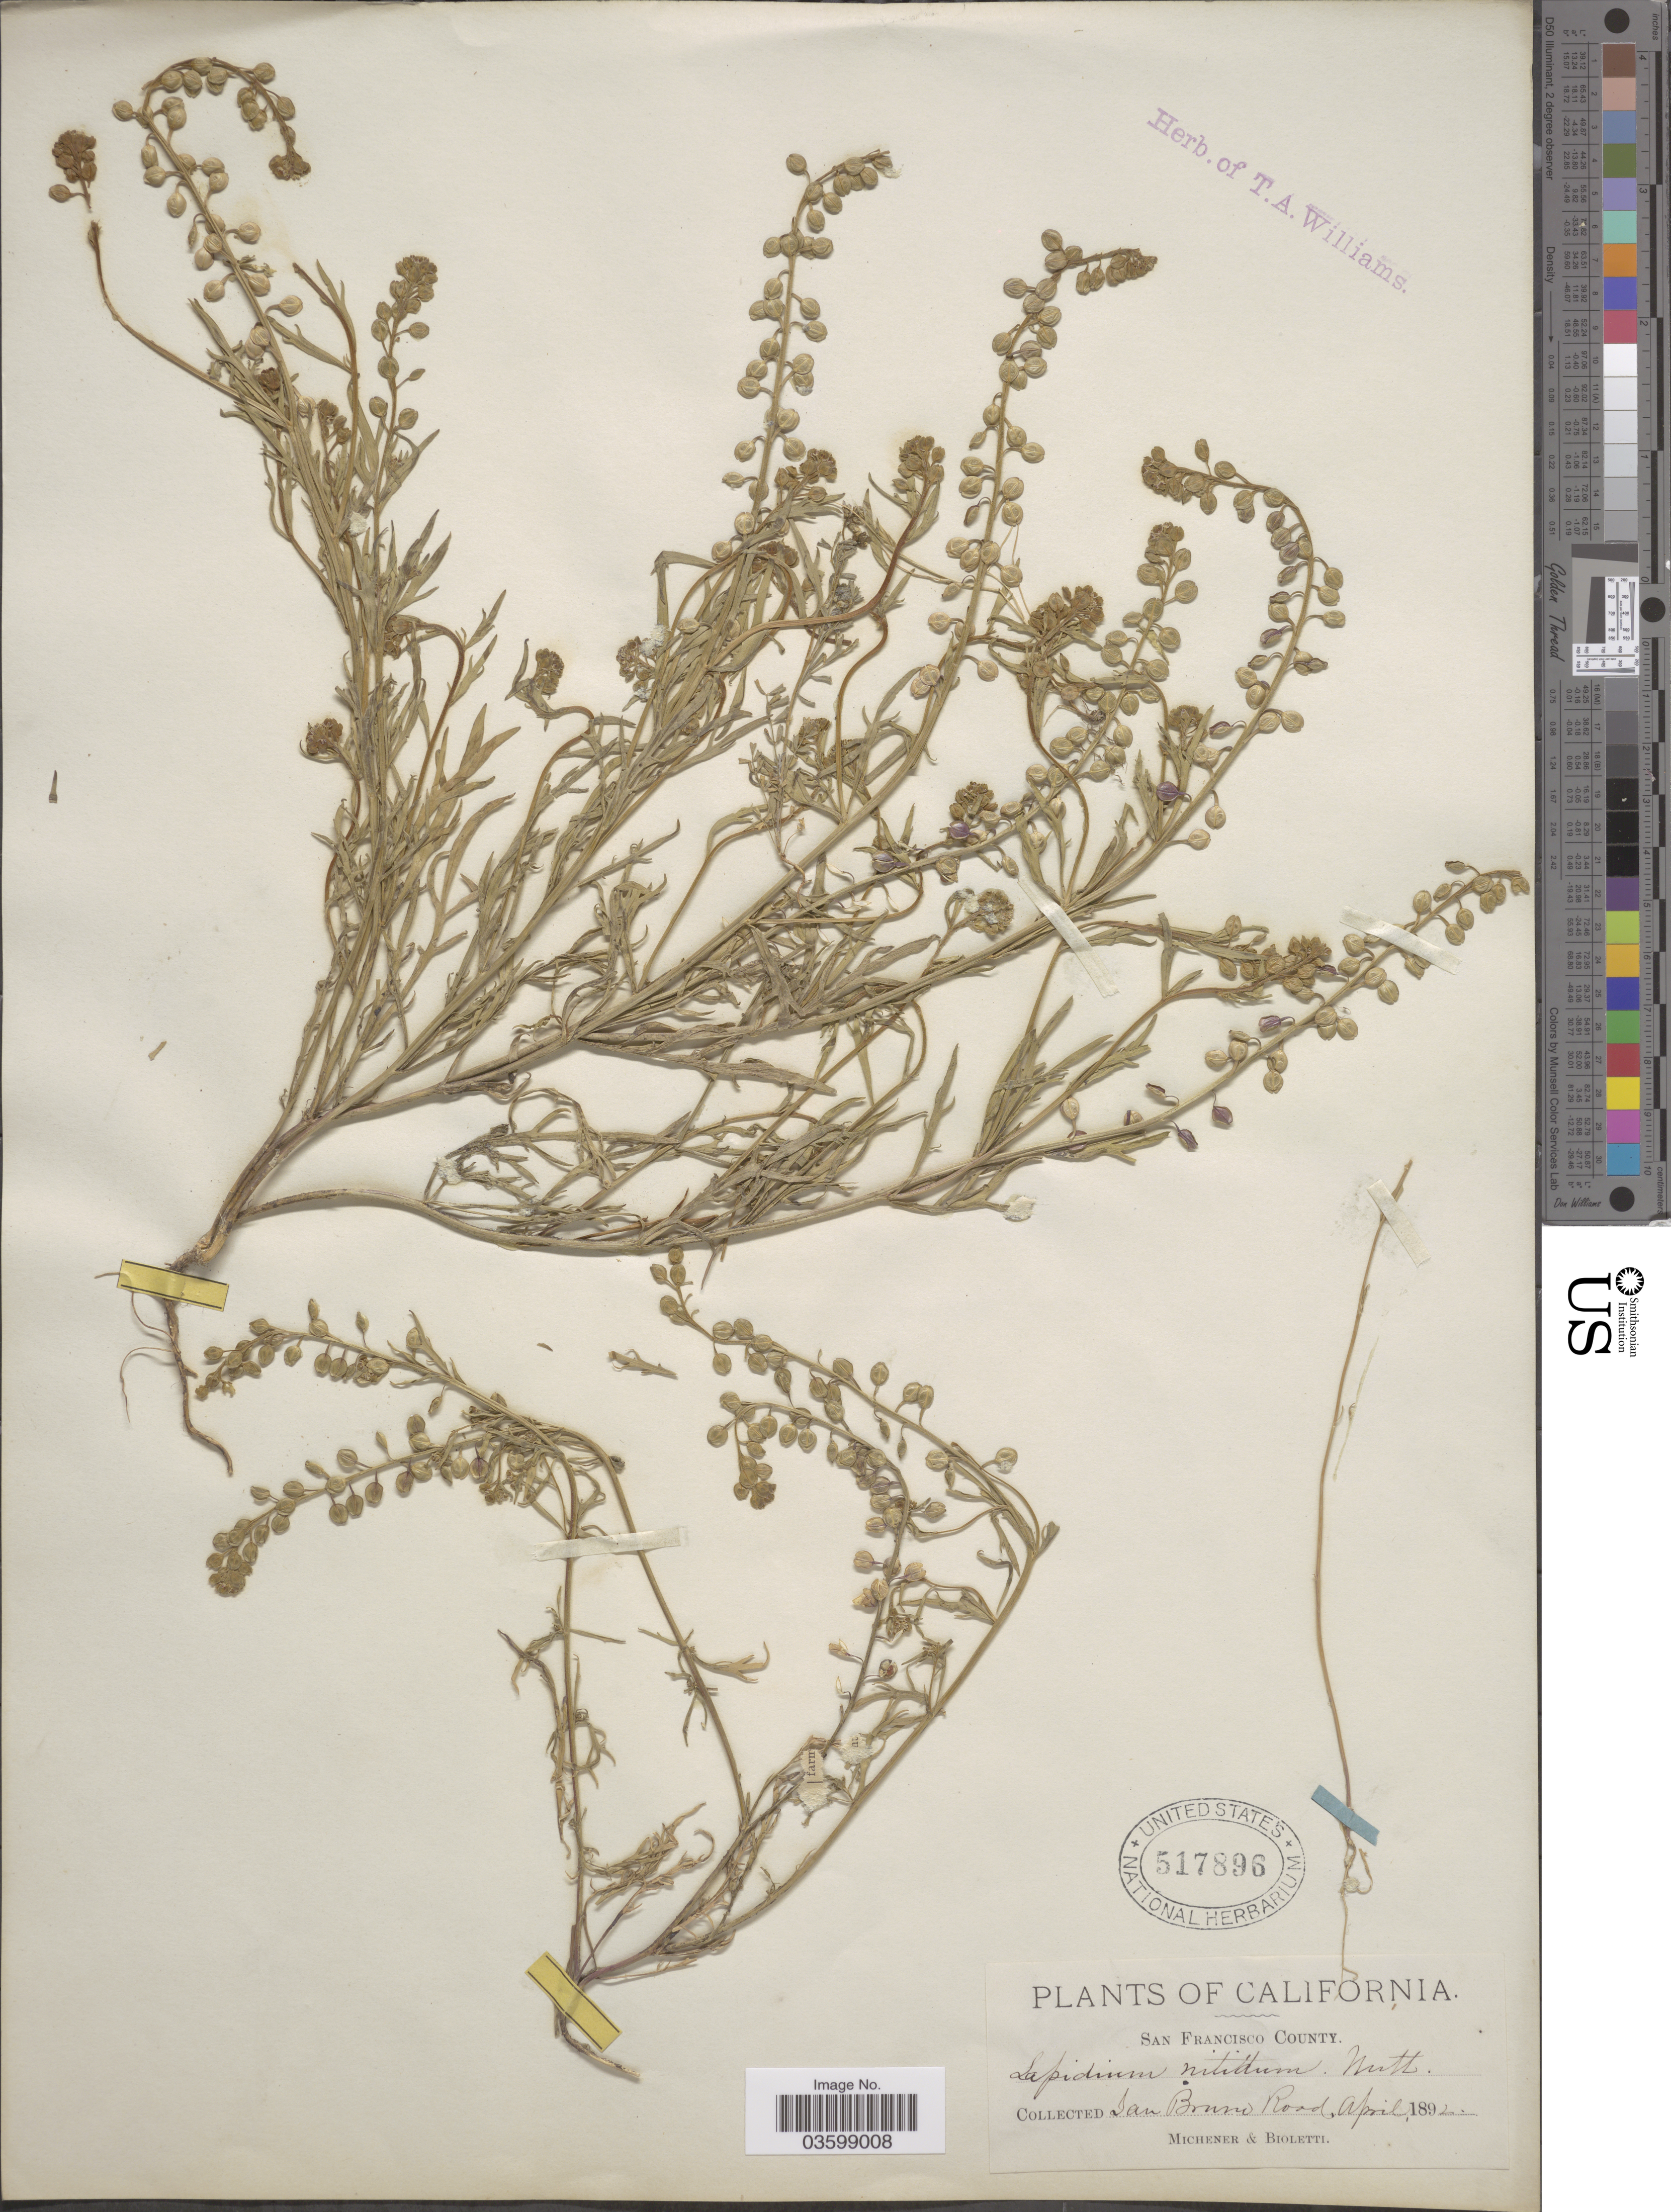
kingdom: Plantae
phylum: Tracheophyta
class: Magnoliopsida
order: Brassicales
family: Brassicaceae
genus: Lepidium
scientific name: Lepidium nitidum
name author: Nutt.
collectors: -. Michener & -- Bioletti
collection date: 1892-04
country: United States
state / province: California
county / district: San Francisco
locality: San Francisco. San Bruno Road.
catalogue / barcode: US 517896